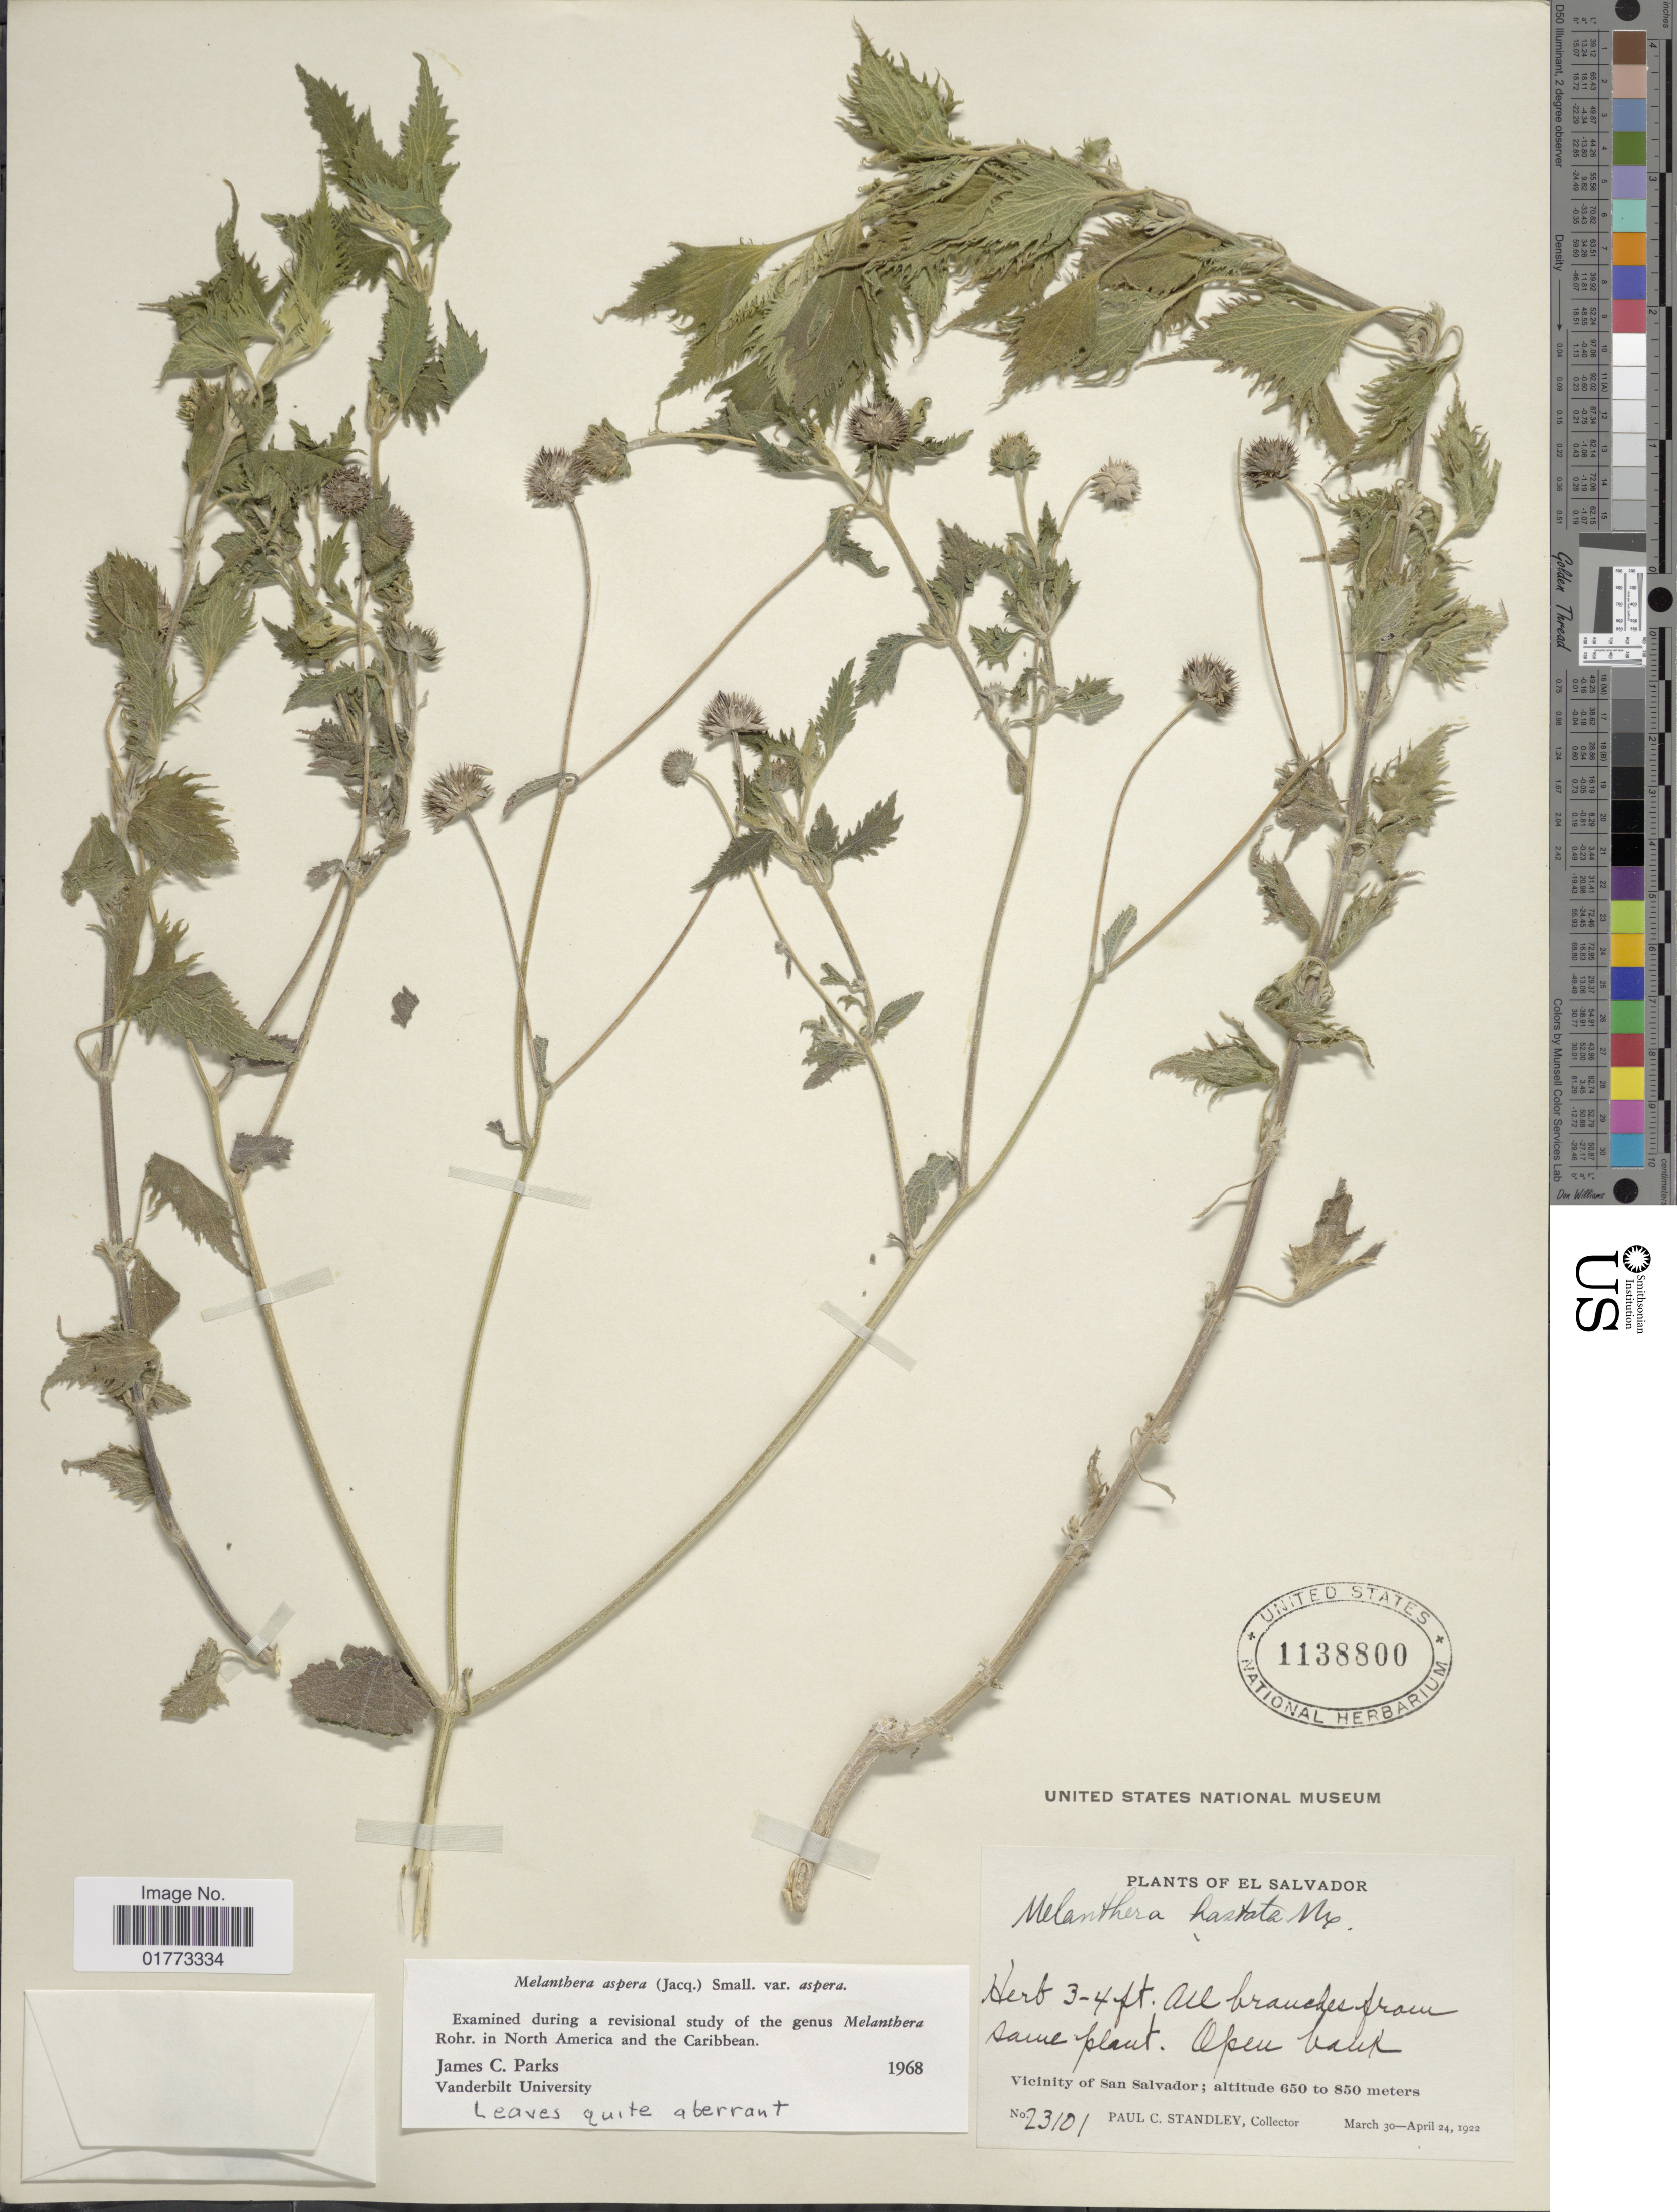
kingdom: Plantae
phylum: Tracheophyta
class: Magnoliopsida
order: Asterales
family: Asteraceae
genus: Melanthera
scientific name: Melanthera nivea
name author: (L.) Small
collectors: P. C. Standley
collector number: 23101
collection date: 1922-03-30/1922-04-24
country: El Salvador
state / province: San Salvador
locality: Vicinity of San Salvador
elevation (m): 650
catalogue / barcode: US 1138800